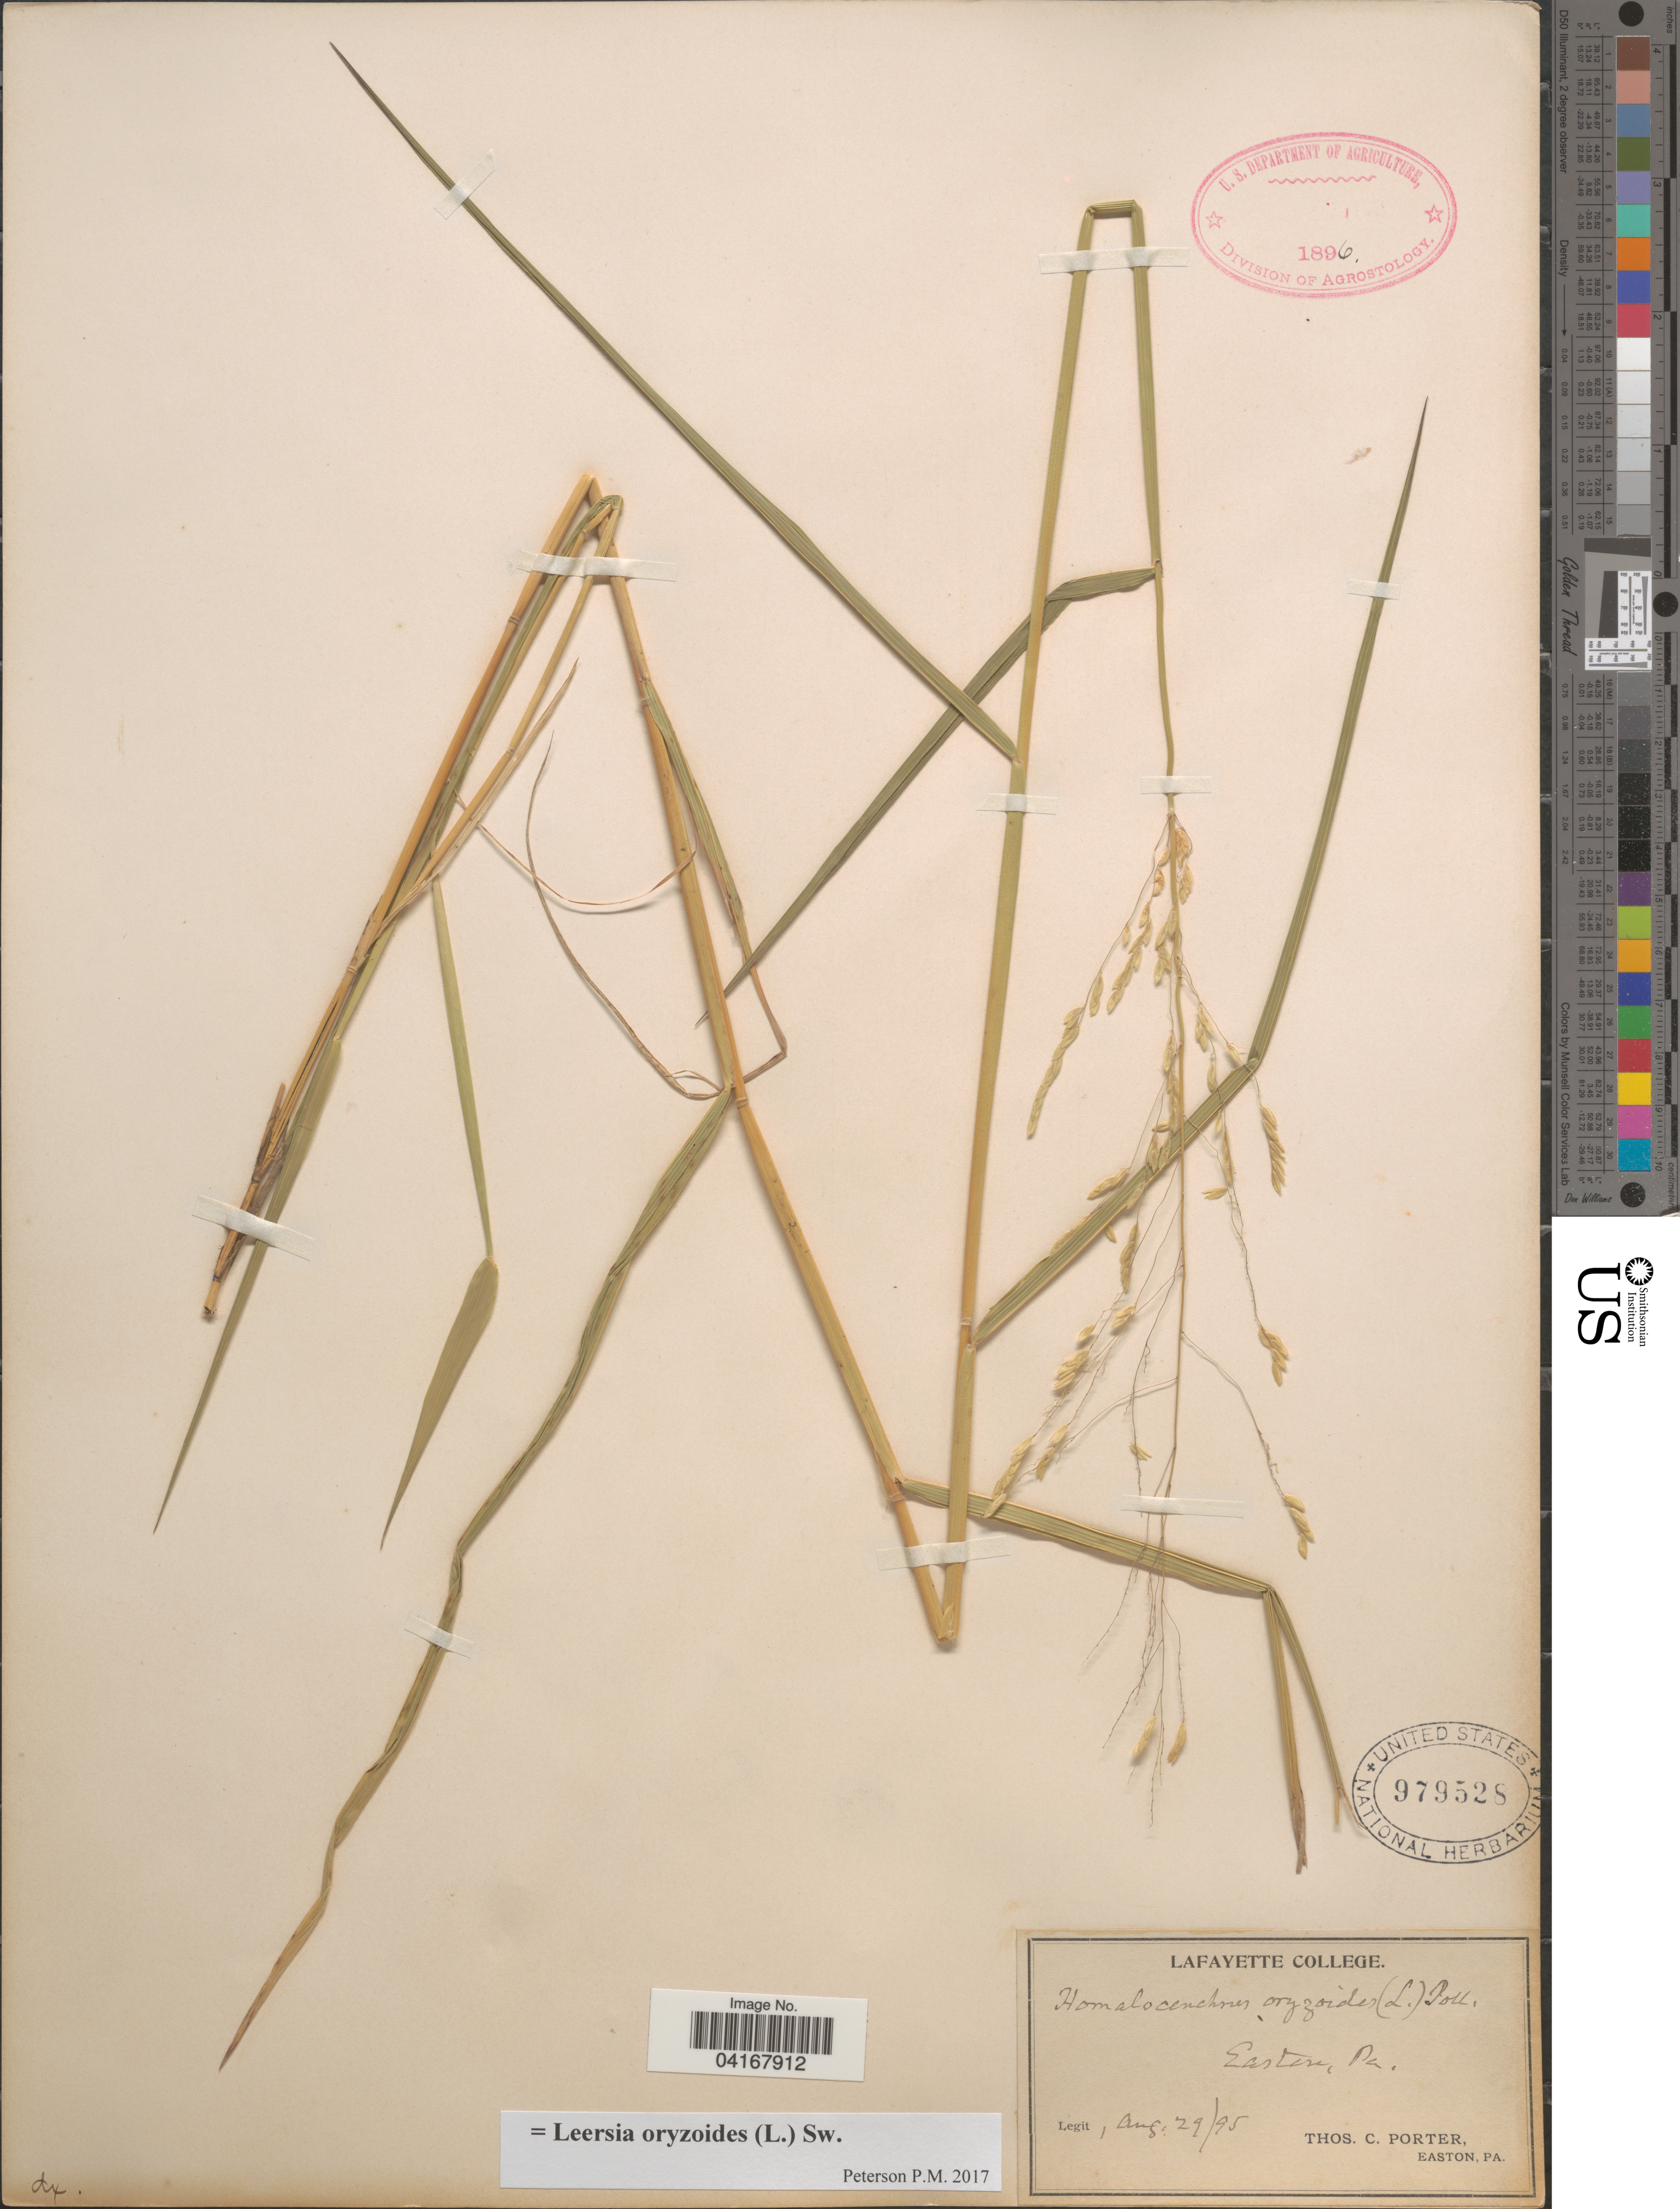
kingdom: Plantae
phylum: Tracheophyta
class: Liliopsida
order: Poales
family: Poaceae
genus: Leersia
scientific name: Leersia oryzoides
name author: (L.) Sw.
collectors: T. Porter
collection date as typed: Transcribed d/m/y: 29/8/95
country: United States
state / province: Pennsylvania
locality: Easton.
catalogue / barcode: US 979528